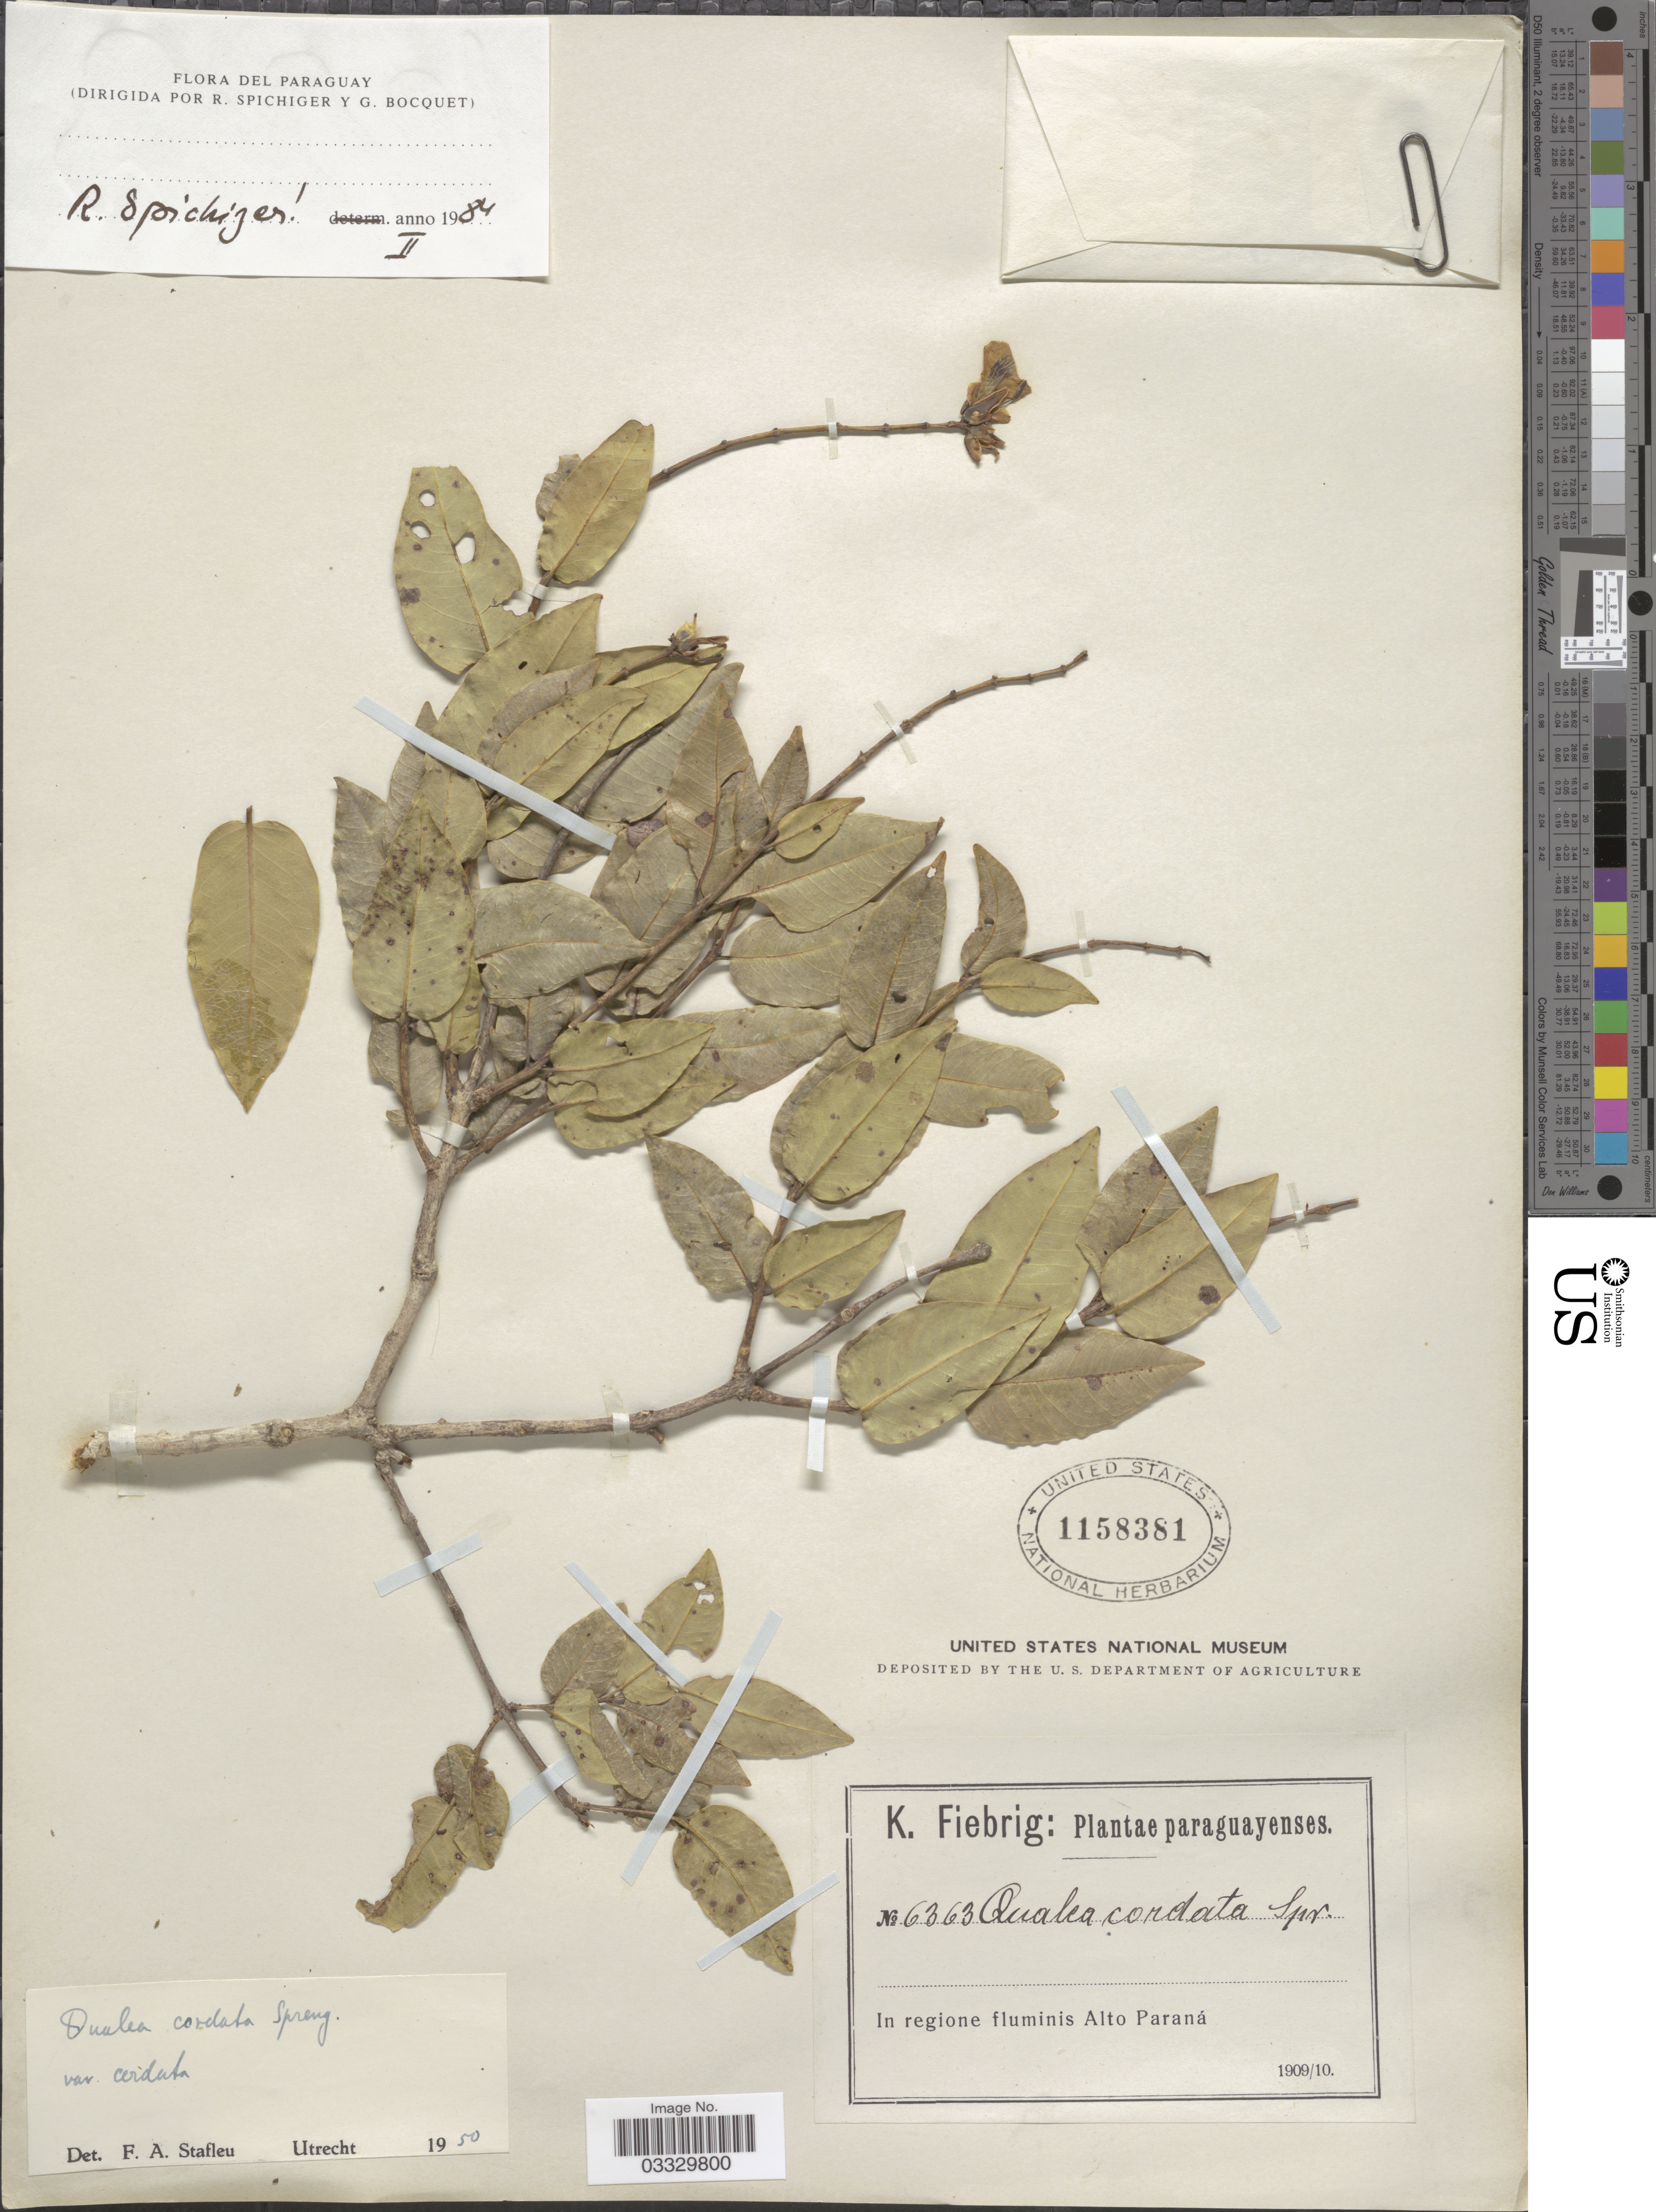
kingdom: Plantae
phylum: Tracheophyta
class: Magnoliopsida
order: Myrtales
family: Vochysiaceae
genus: Qualea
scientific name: Qualea cordata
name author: Spreng.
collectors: K. Fiebrig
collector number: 6363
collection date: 1909/1910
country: Paraguay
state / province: Alto Parana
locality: In regione fluminis Alto Paraná.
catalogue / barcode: US 1158381